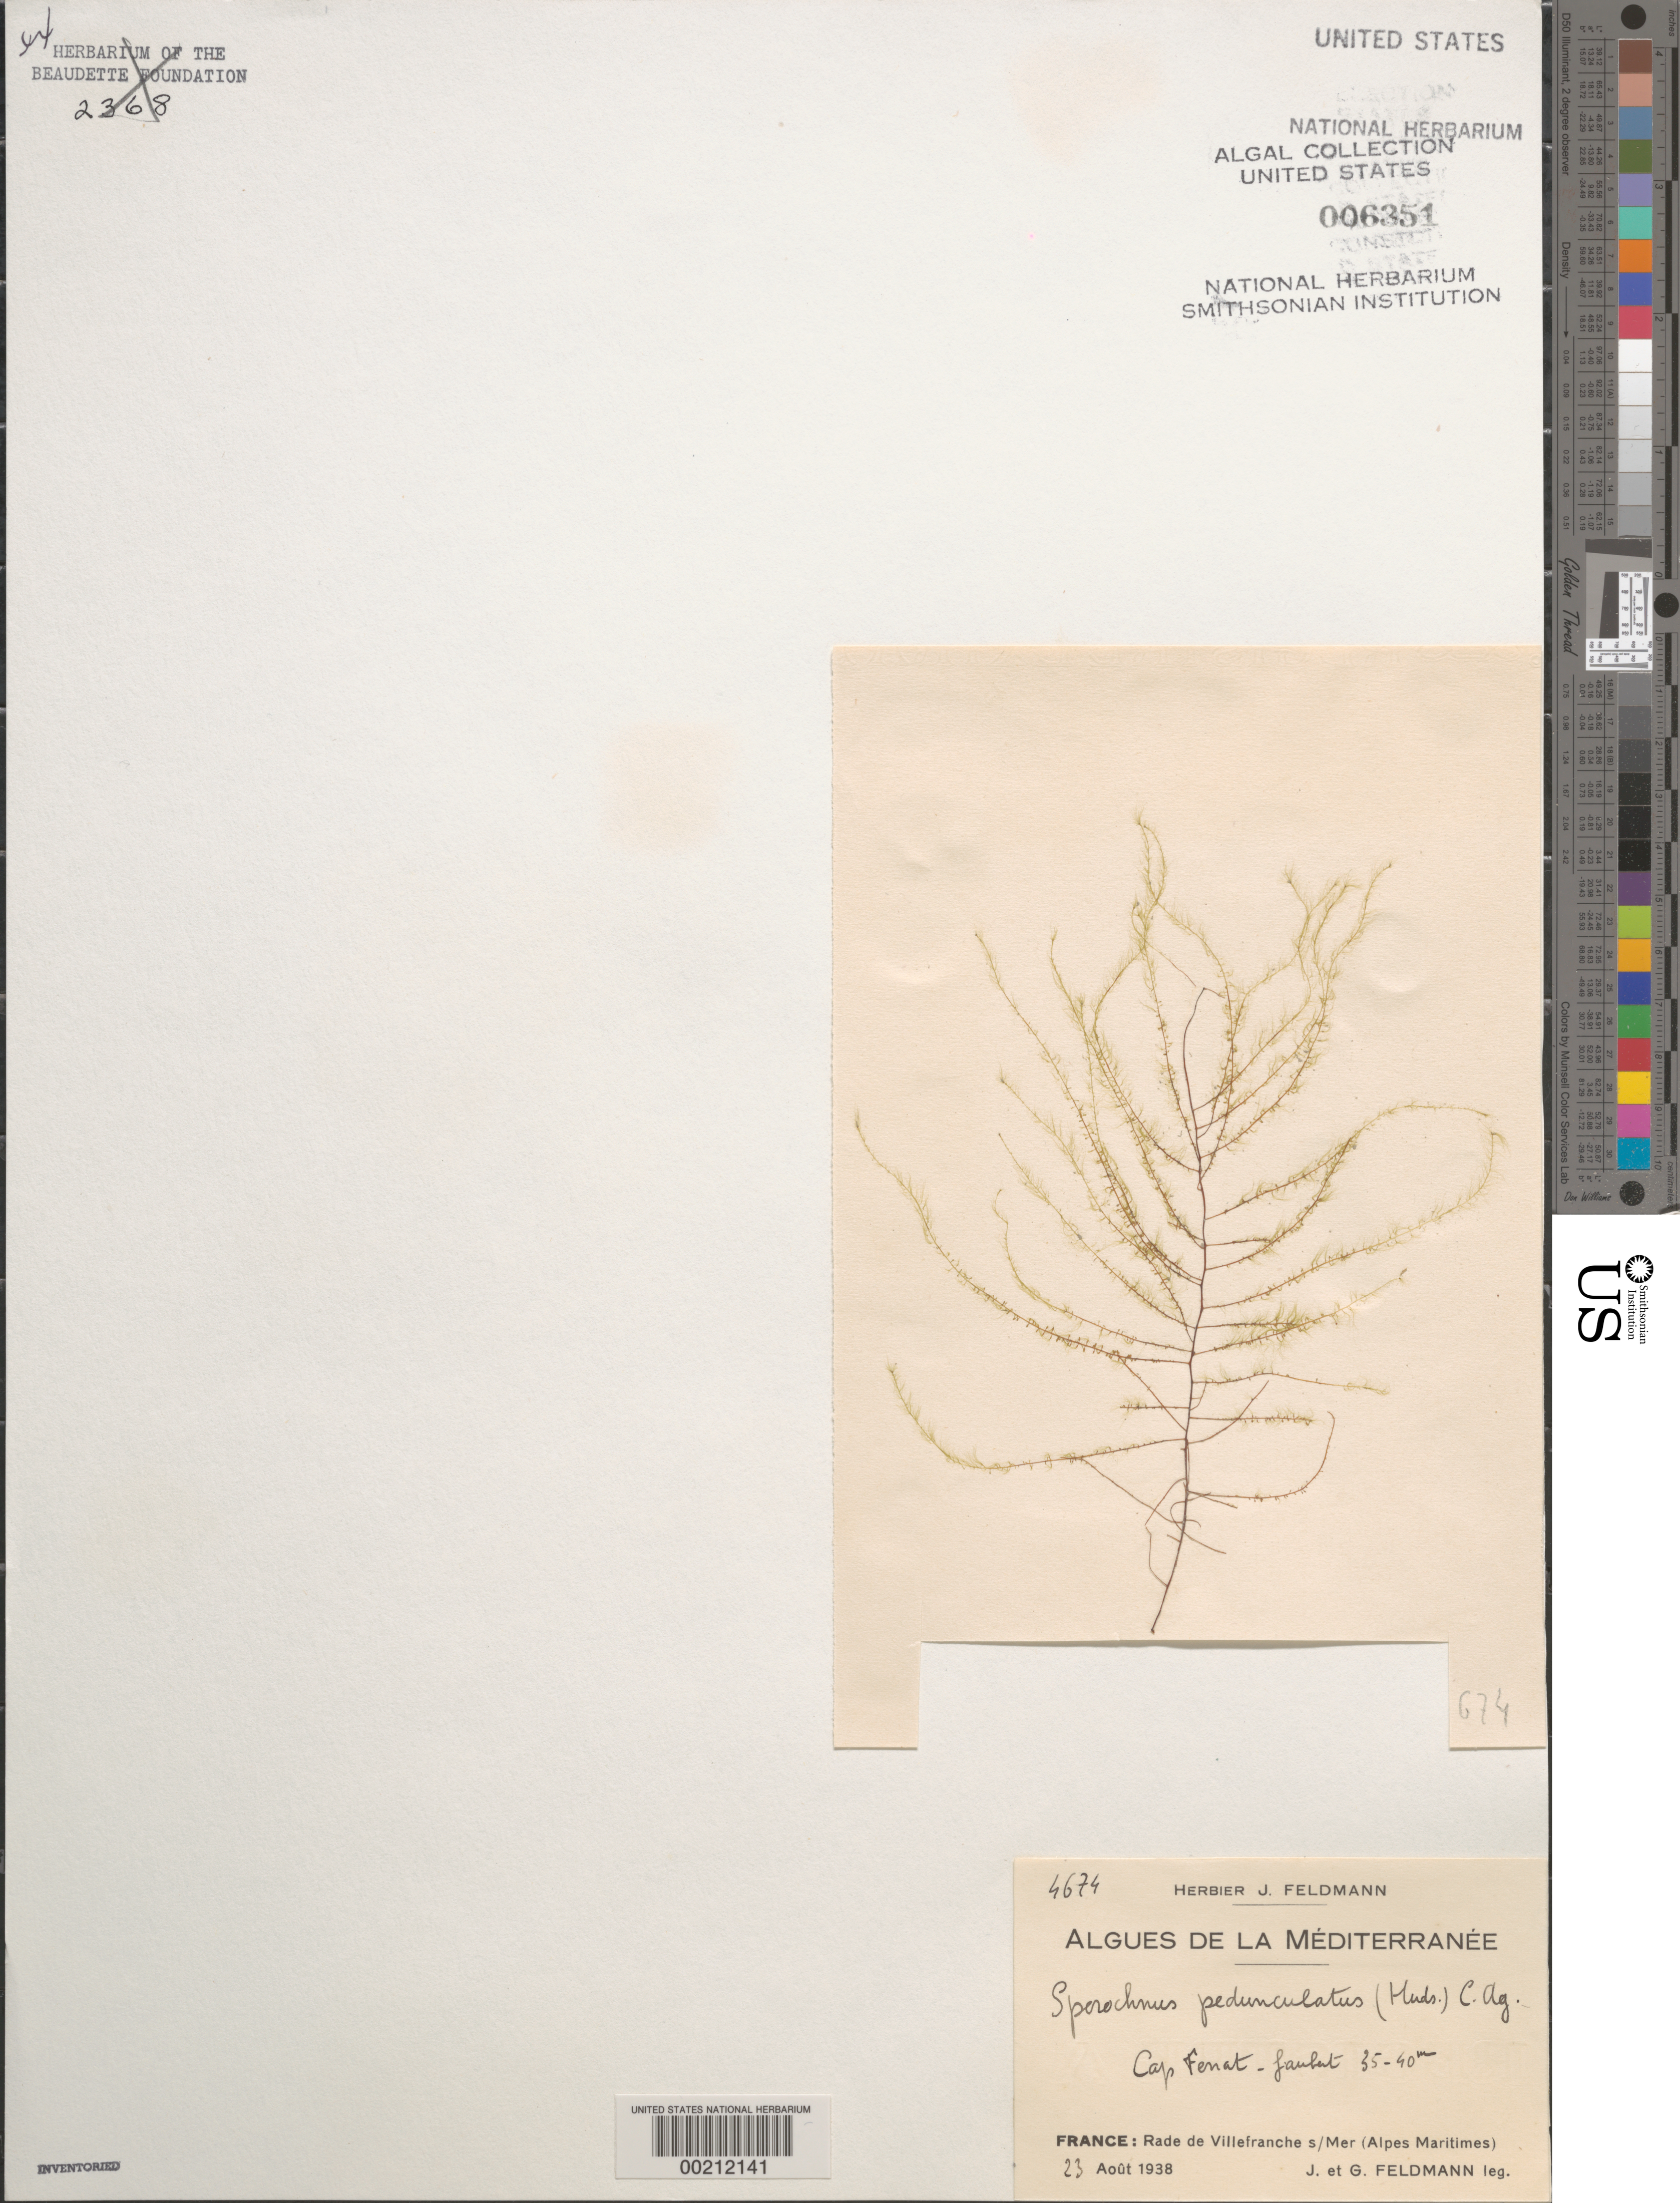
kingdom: Chromista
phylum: Ochrophyta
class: Phaeophyceae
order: Sporochnales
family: Sporochnaceae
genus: Sporochnus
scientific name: Sporochnus pedunculatus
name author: (Huds.) C. Agardh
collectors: J. Feldmann & G. Feldmann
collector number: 4674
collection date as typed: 23 Aug 1938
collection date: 1938-08-23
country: France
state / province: Provence-Alpes-Côte d'Azur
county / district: Alpes-Maritimes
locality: Cap Ferrat, Rade de Villefranche sur Mer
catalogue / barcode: US 6351